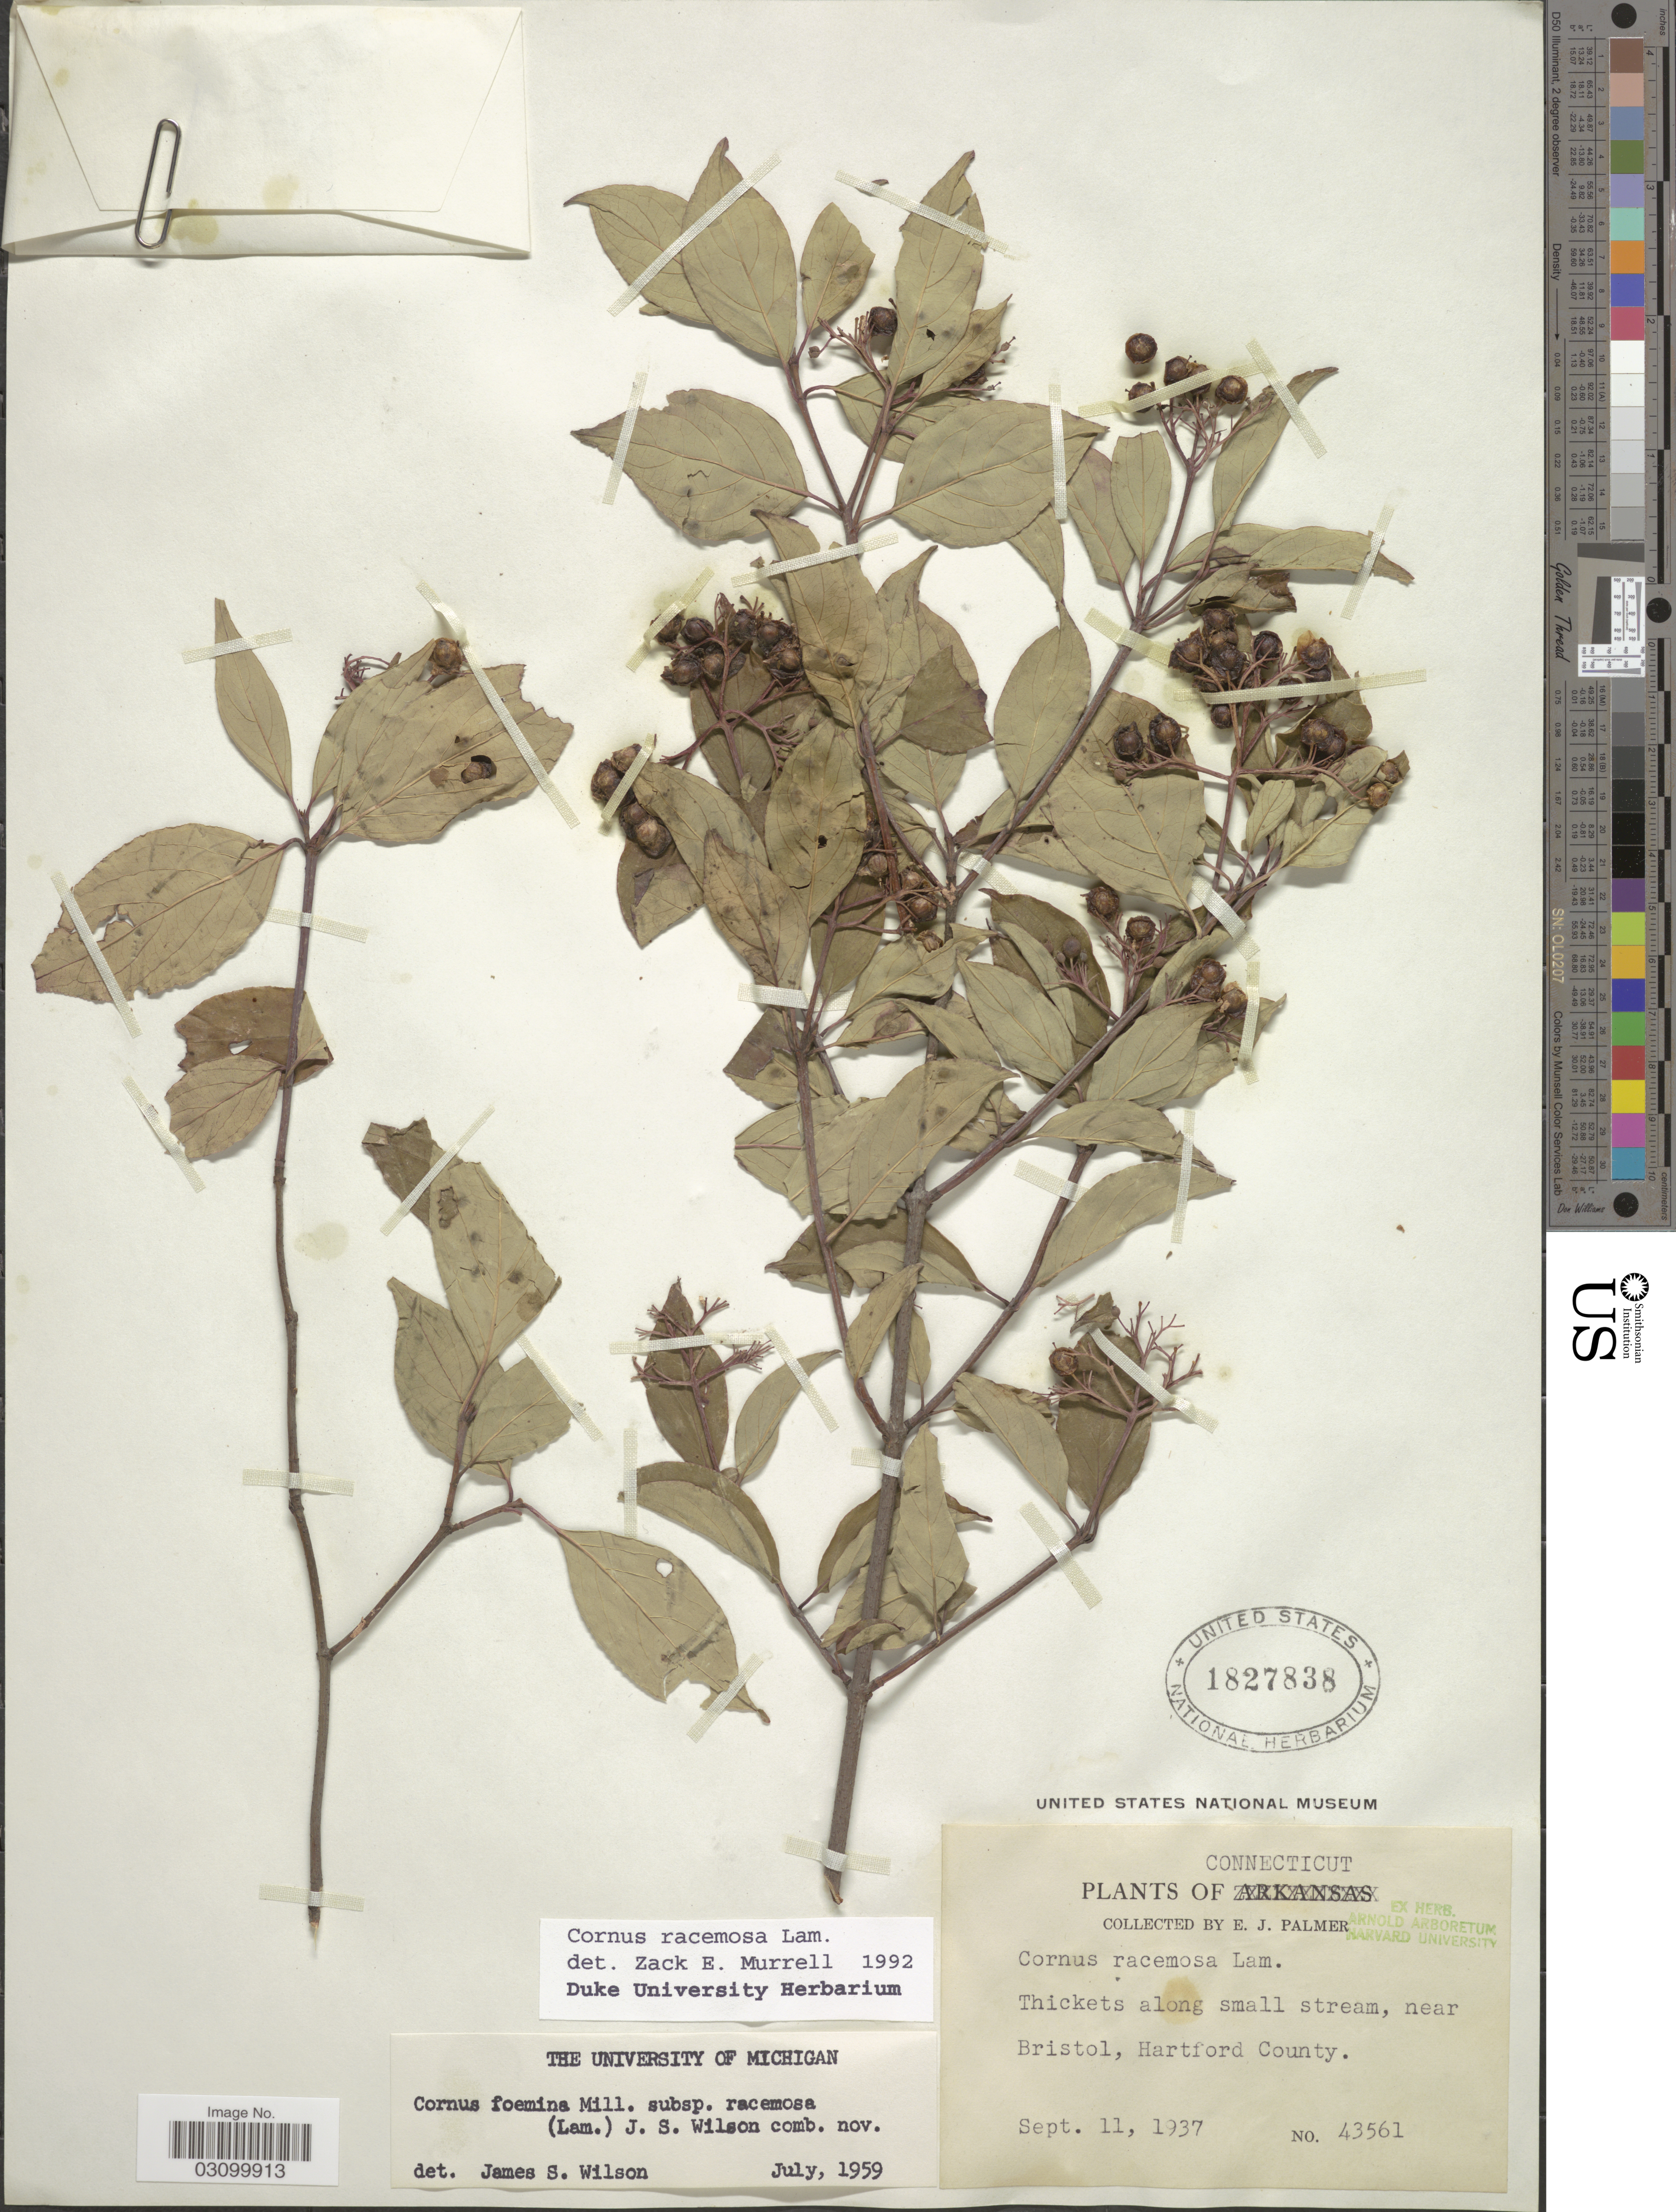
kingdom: Plantae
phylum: Tracheophyta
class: Magnoliopsida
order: Cornales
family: Cornaceae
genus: Cornus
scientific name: Cornus racemosa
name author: Lam.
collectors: E. J. Palmer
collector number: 43561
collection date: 1937-09-11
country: United States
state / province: Connecticut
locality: Thickets along small stream, near Bristol, Hartford County.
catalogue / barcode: US 1827838